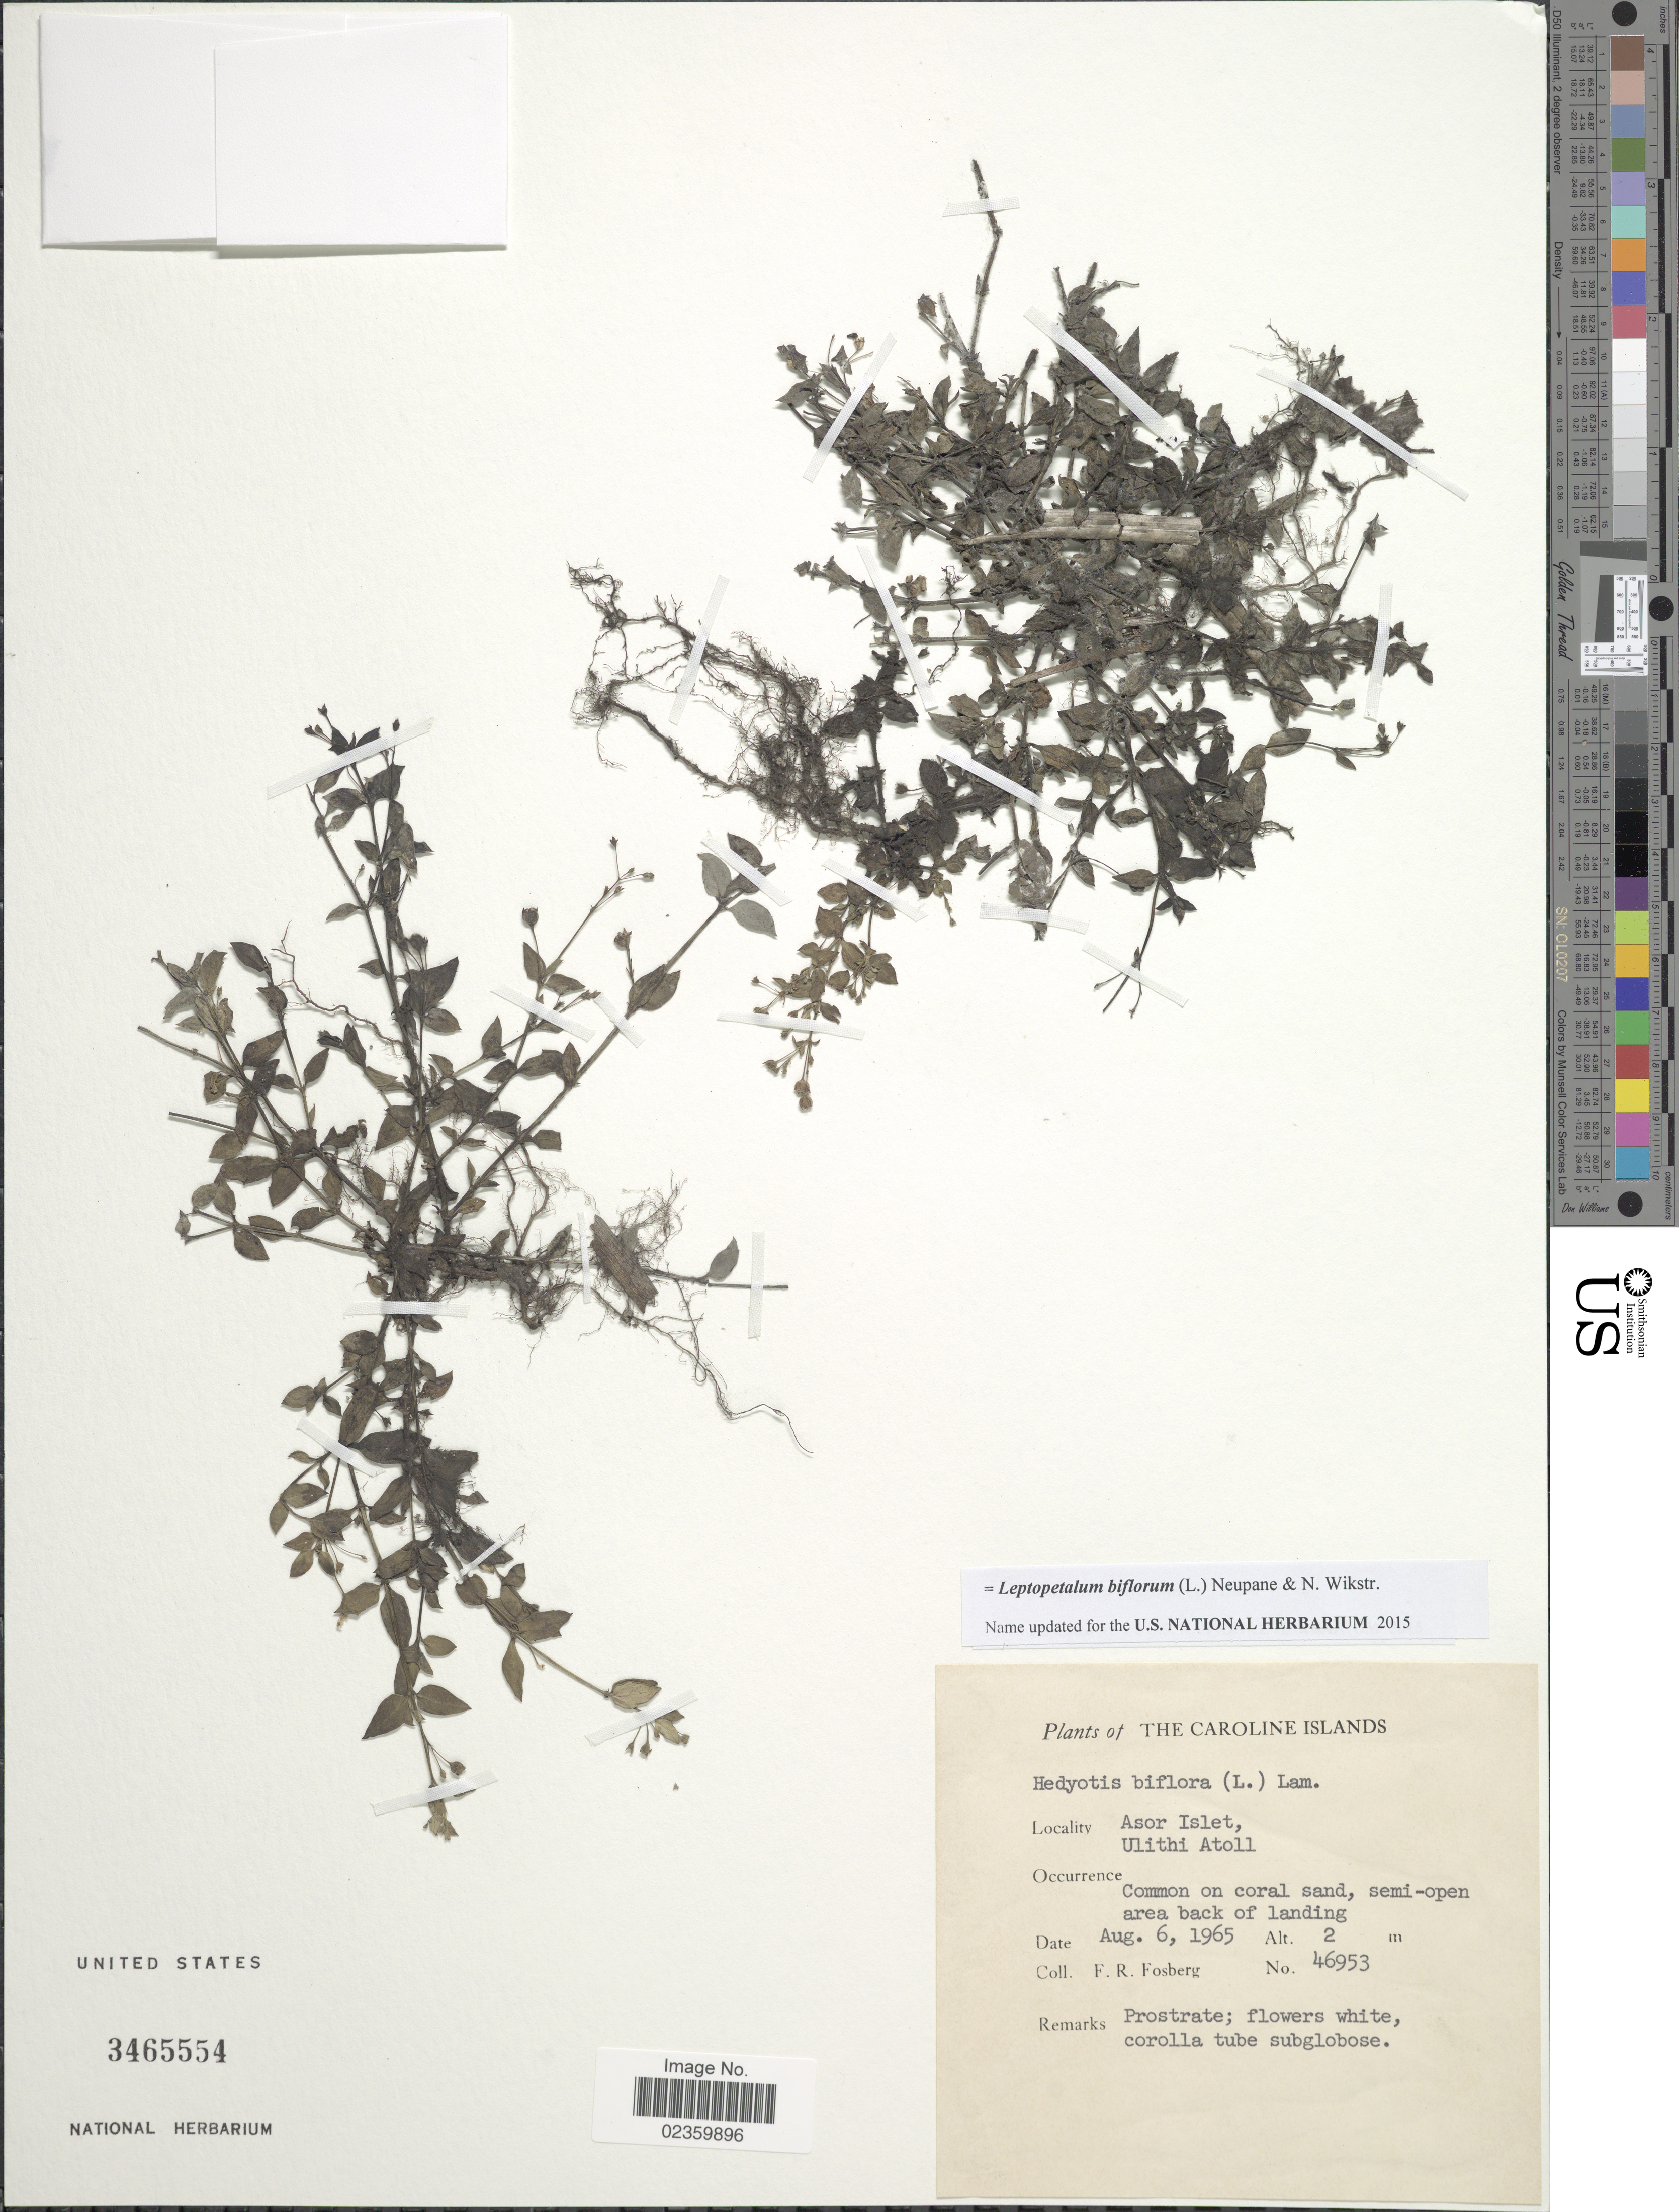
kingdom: Plantae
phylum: Tracheophyta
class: Magnoliopsida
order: Gentianales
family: Rubiaceae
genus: Leptopetalum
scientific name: Leptopetalum biflorum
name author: (L.) Neupane & N. Wikstr.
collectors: F. R. Fosberg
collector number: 46953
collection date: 1965-08-06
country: Micronesia, Federated States of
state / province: Yap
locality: The Caroline Islands. Asor Islet. Ulithi Atoll.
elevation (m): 2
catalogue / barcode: US 3465554